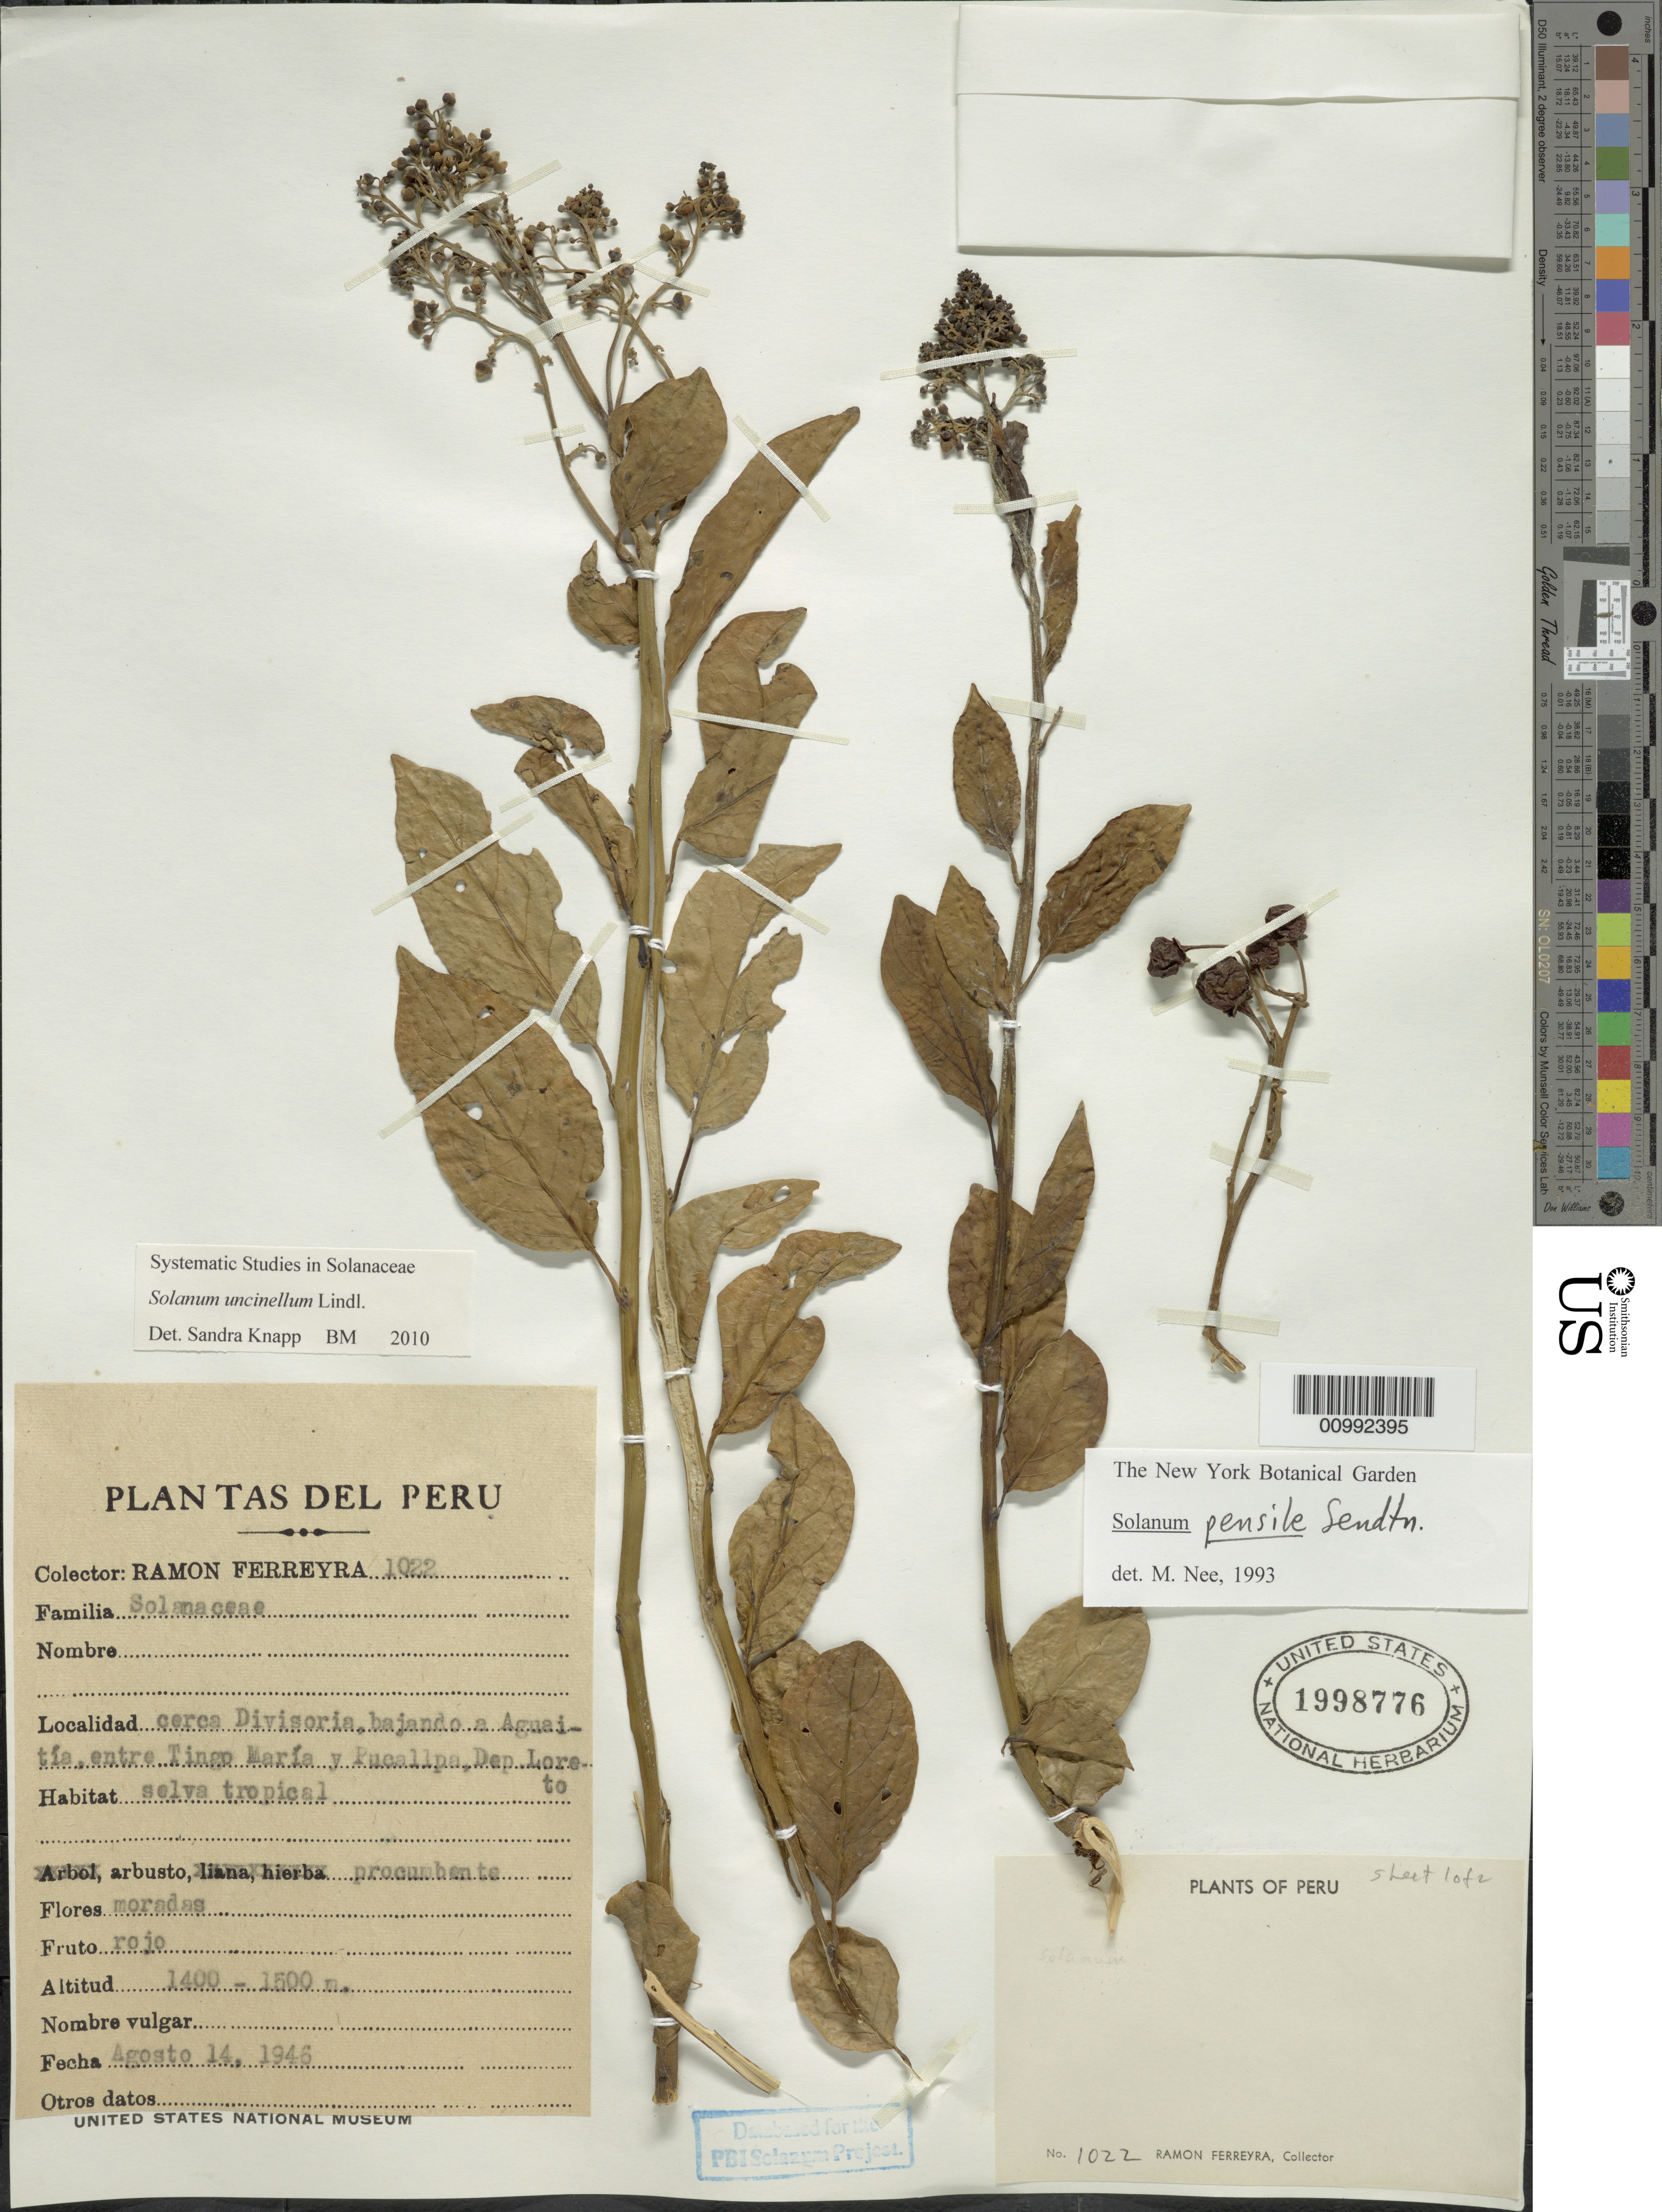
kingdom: Plantae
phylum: Tracheophyta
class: Magnoliopsida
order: Solanales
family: Solanaceae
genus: Solanum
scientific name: Solanum uncinellum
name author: Lindl.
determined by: Knapp, S. D.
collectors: R. A. Ferreyra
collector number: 1022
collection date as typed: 15 Aug 1946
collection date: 1946-08-15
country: Peru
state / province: Huánuco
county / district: Leoncio Prado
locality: Plantacion Margarita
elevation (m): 1500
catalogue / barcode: US 1998776